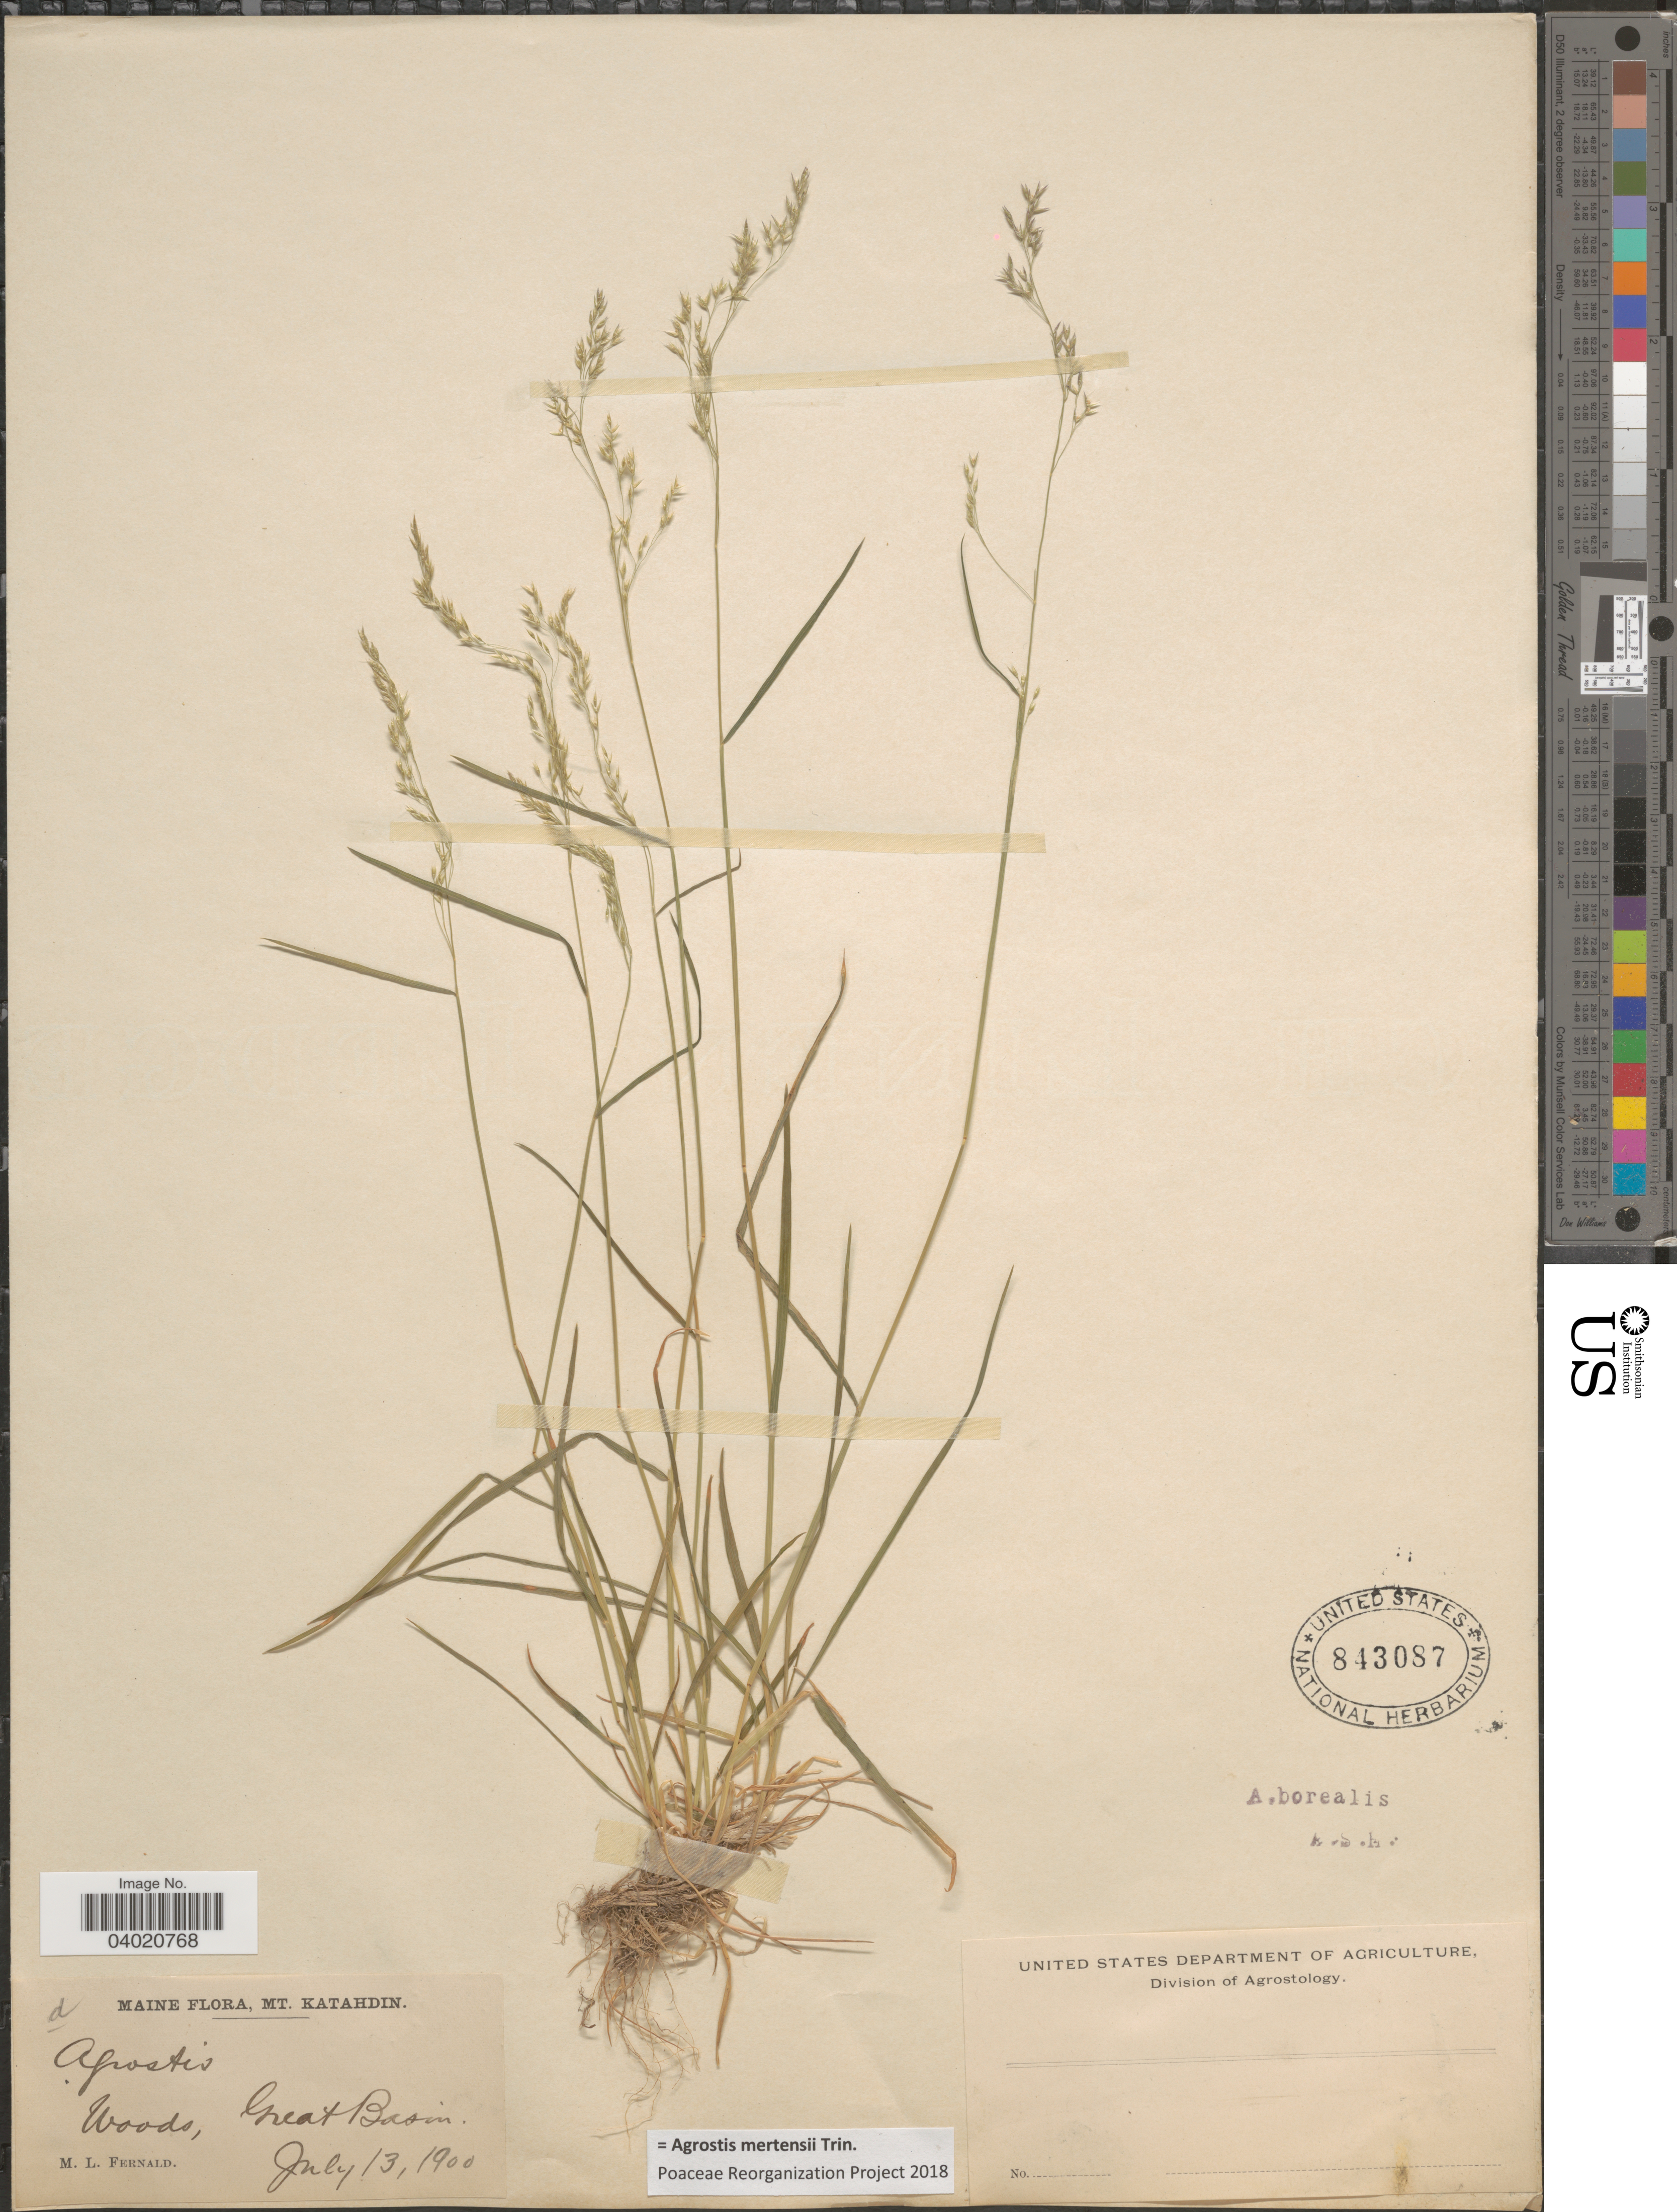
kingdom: Plantae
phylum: Tracheophyta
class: Liliopsida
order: Poales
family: Poaceae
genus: Agrostis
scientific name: Agrostis mertensii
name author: Trin.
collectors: M. L. Fernald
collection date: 1900-07-13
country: United States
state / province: Maine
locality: Mt. Katahdin. Woods. Great Basin.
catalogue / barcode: US 843087